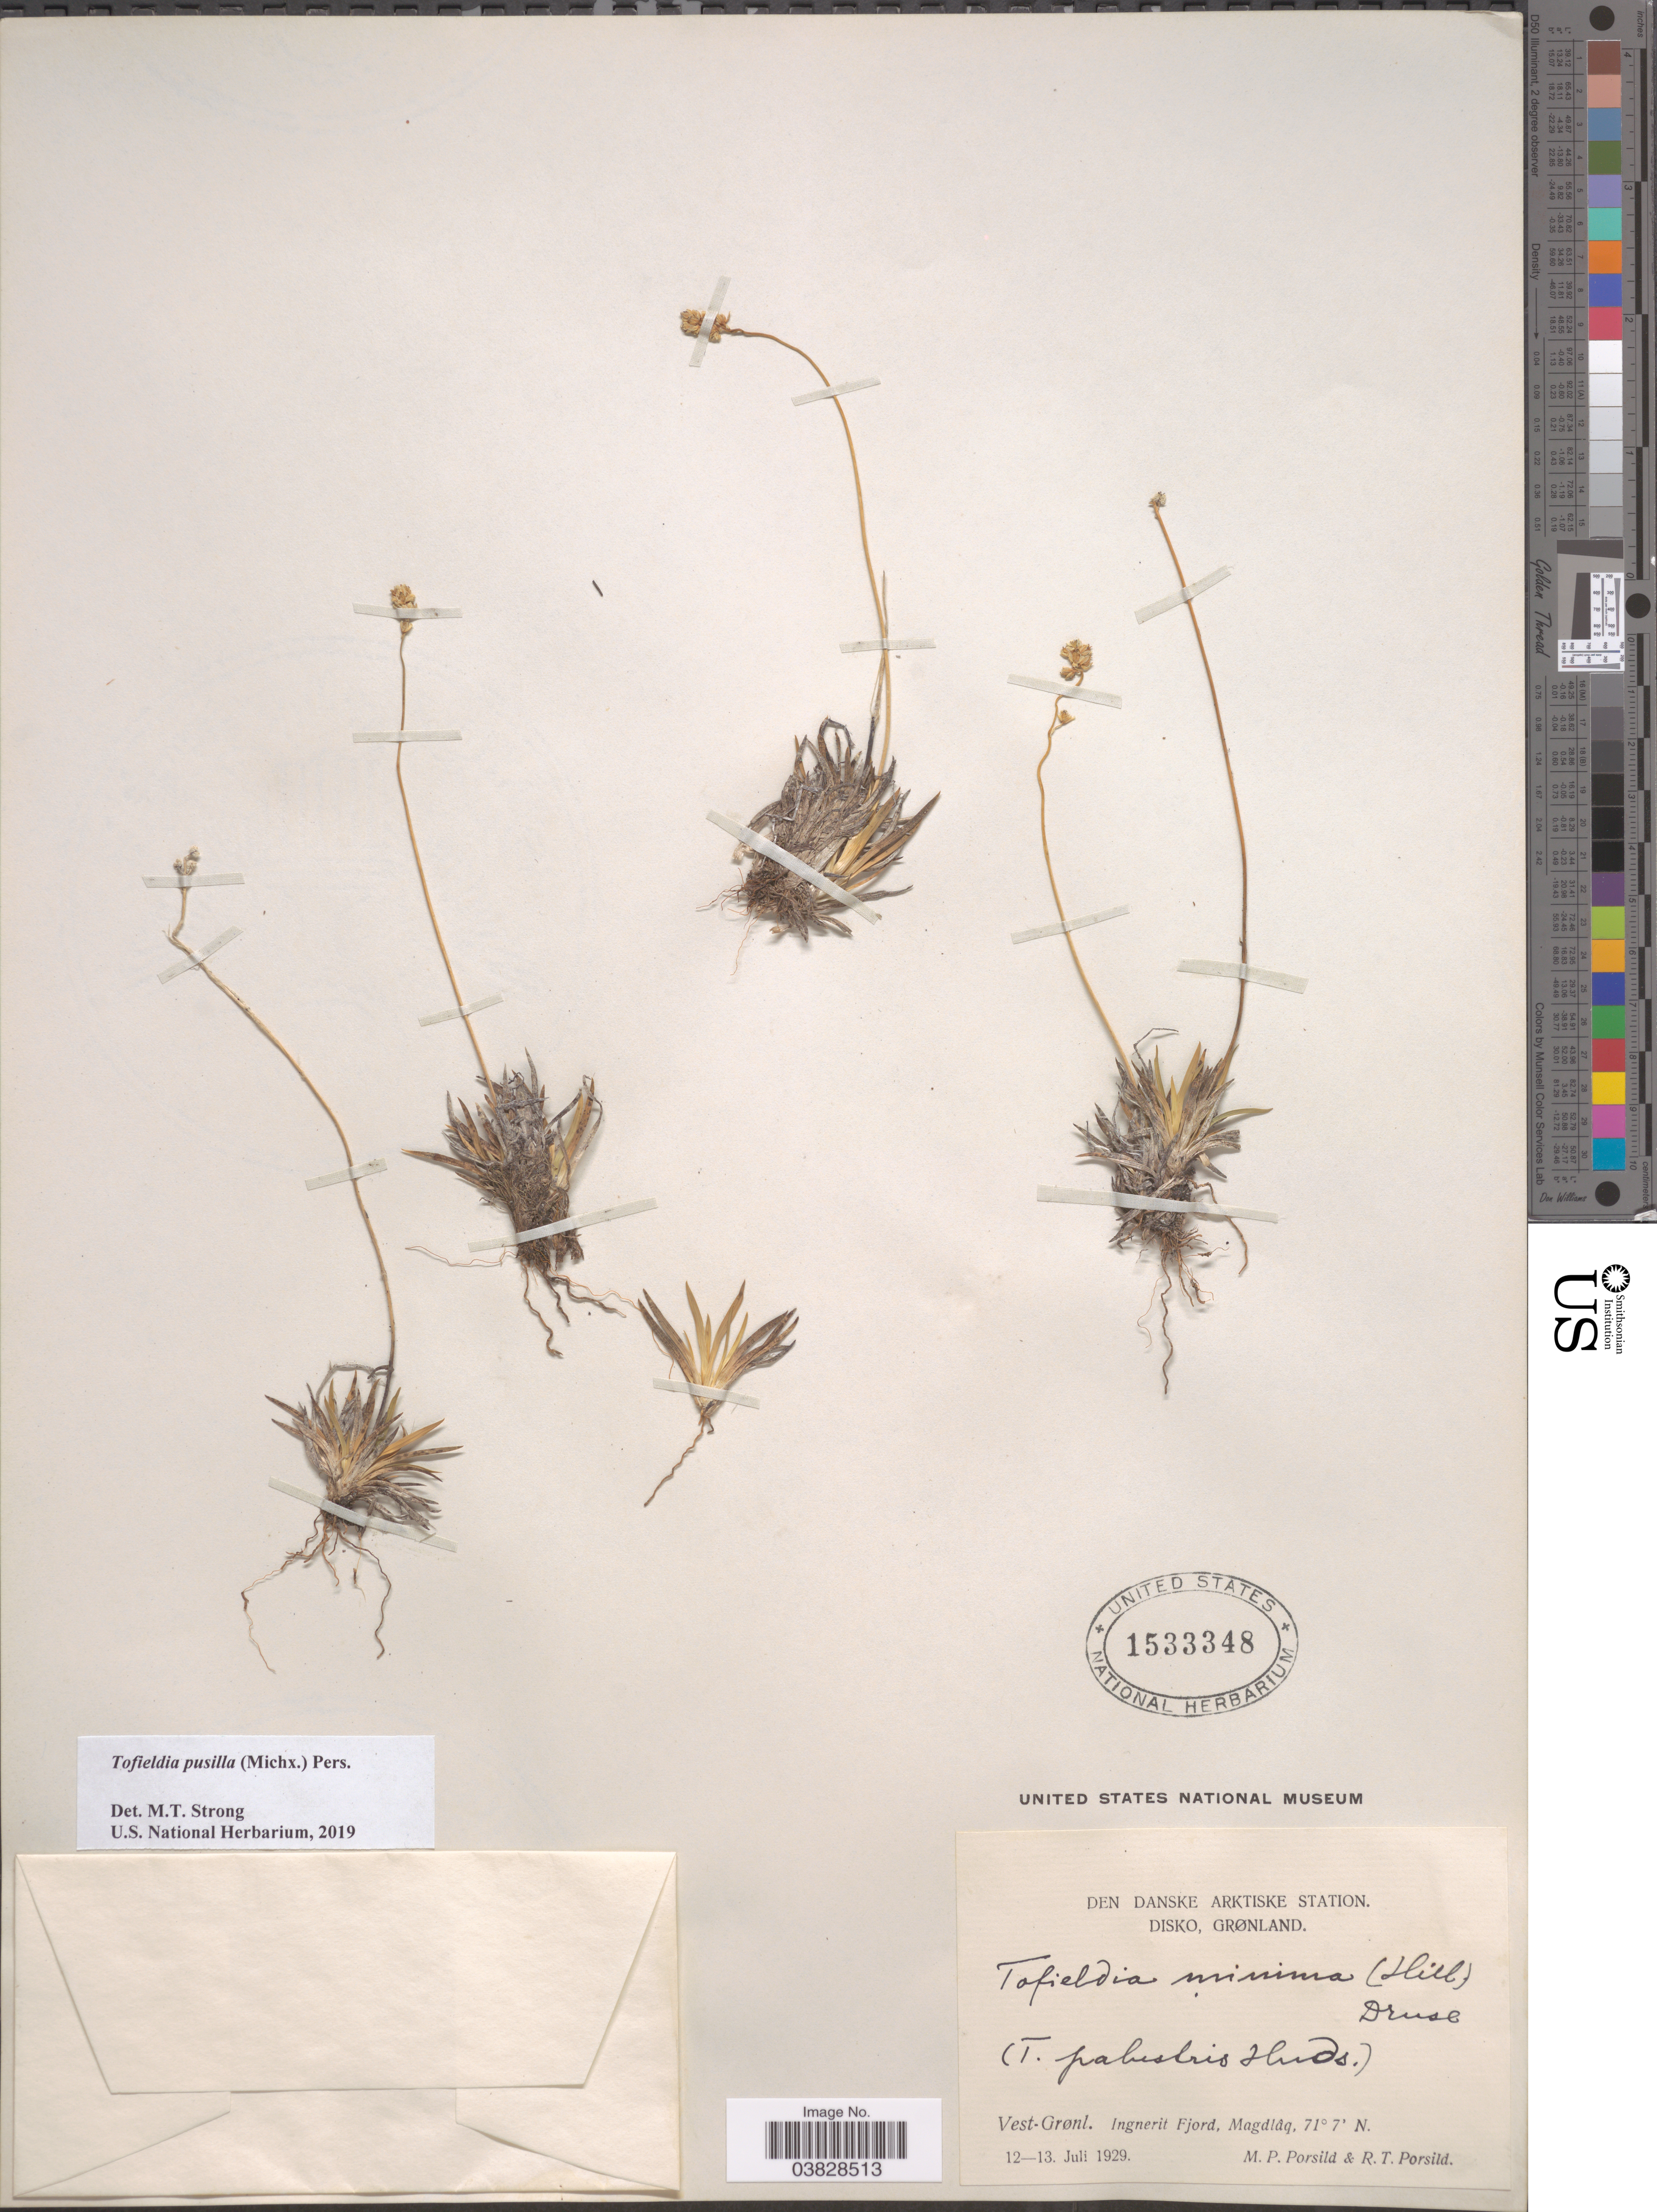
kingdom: Plantae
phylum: Tracheophyta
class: Liliopsida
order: Alismatales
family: Tofieldiaceae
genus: Tofieldia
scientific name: Tofieldia pusilla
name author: (Michx.) Pers.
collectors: M. P. Porsild & R. T. Porsild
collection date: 1929-07-12/1929-07-13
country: Greenland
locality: Den Danske Arktsike Station. Disko, Grønland. Vest-Grønl. Ingnerit Fjord, Magdlâq.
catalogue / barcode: US 1533348